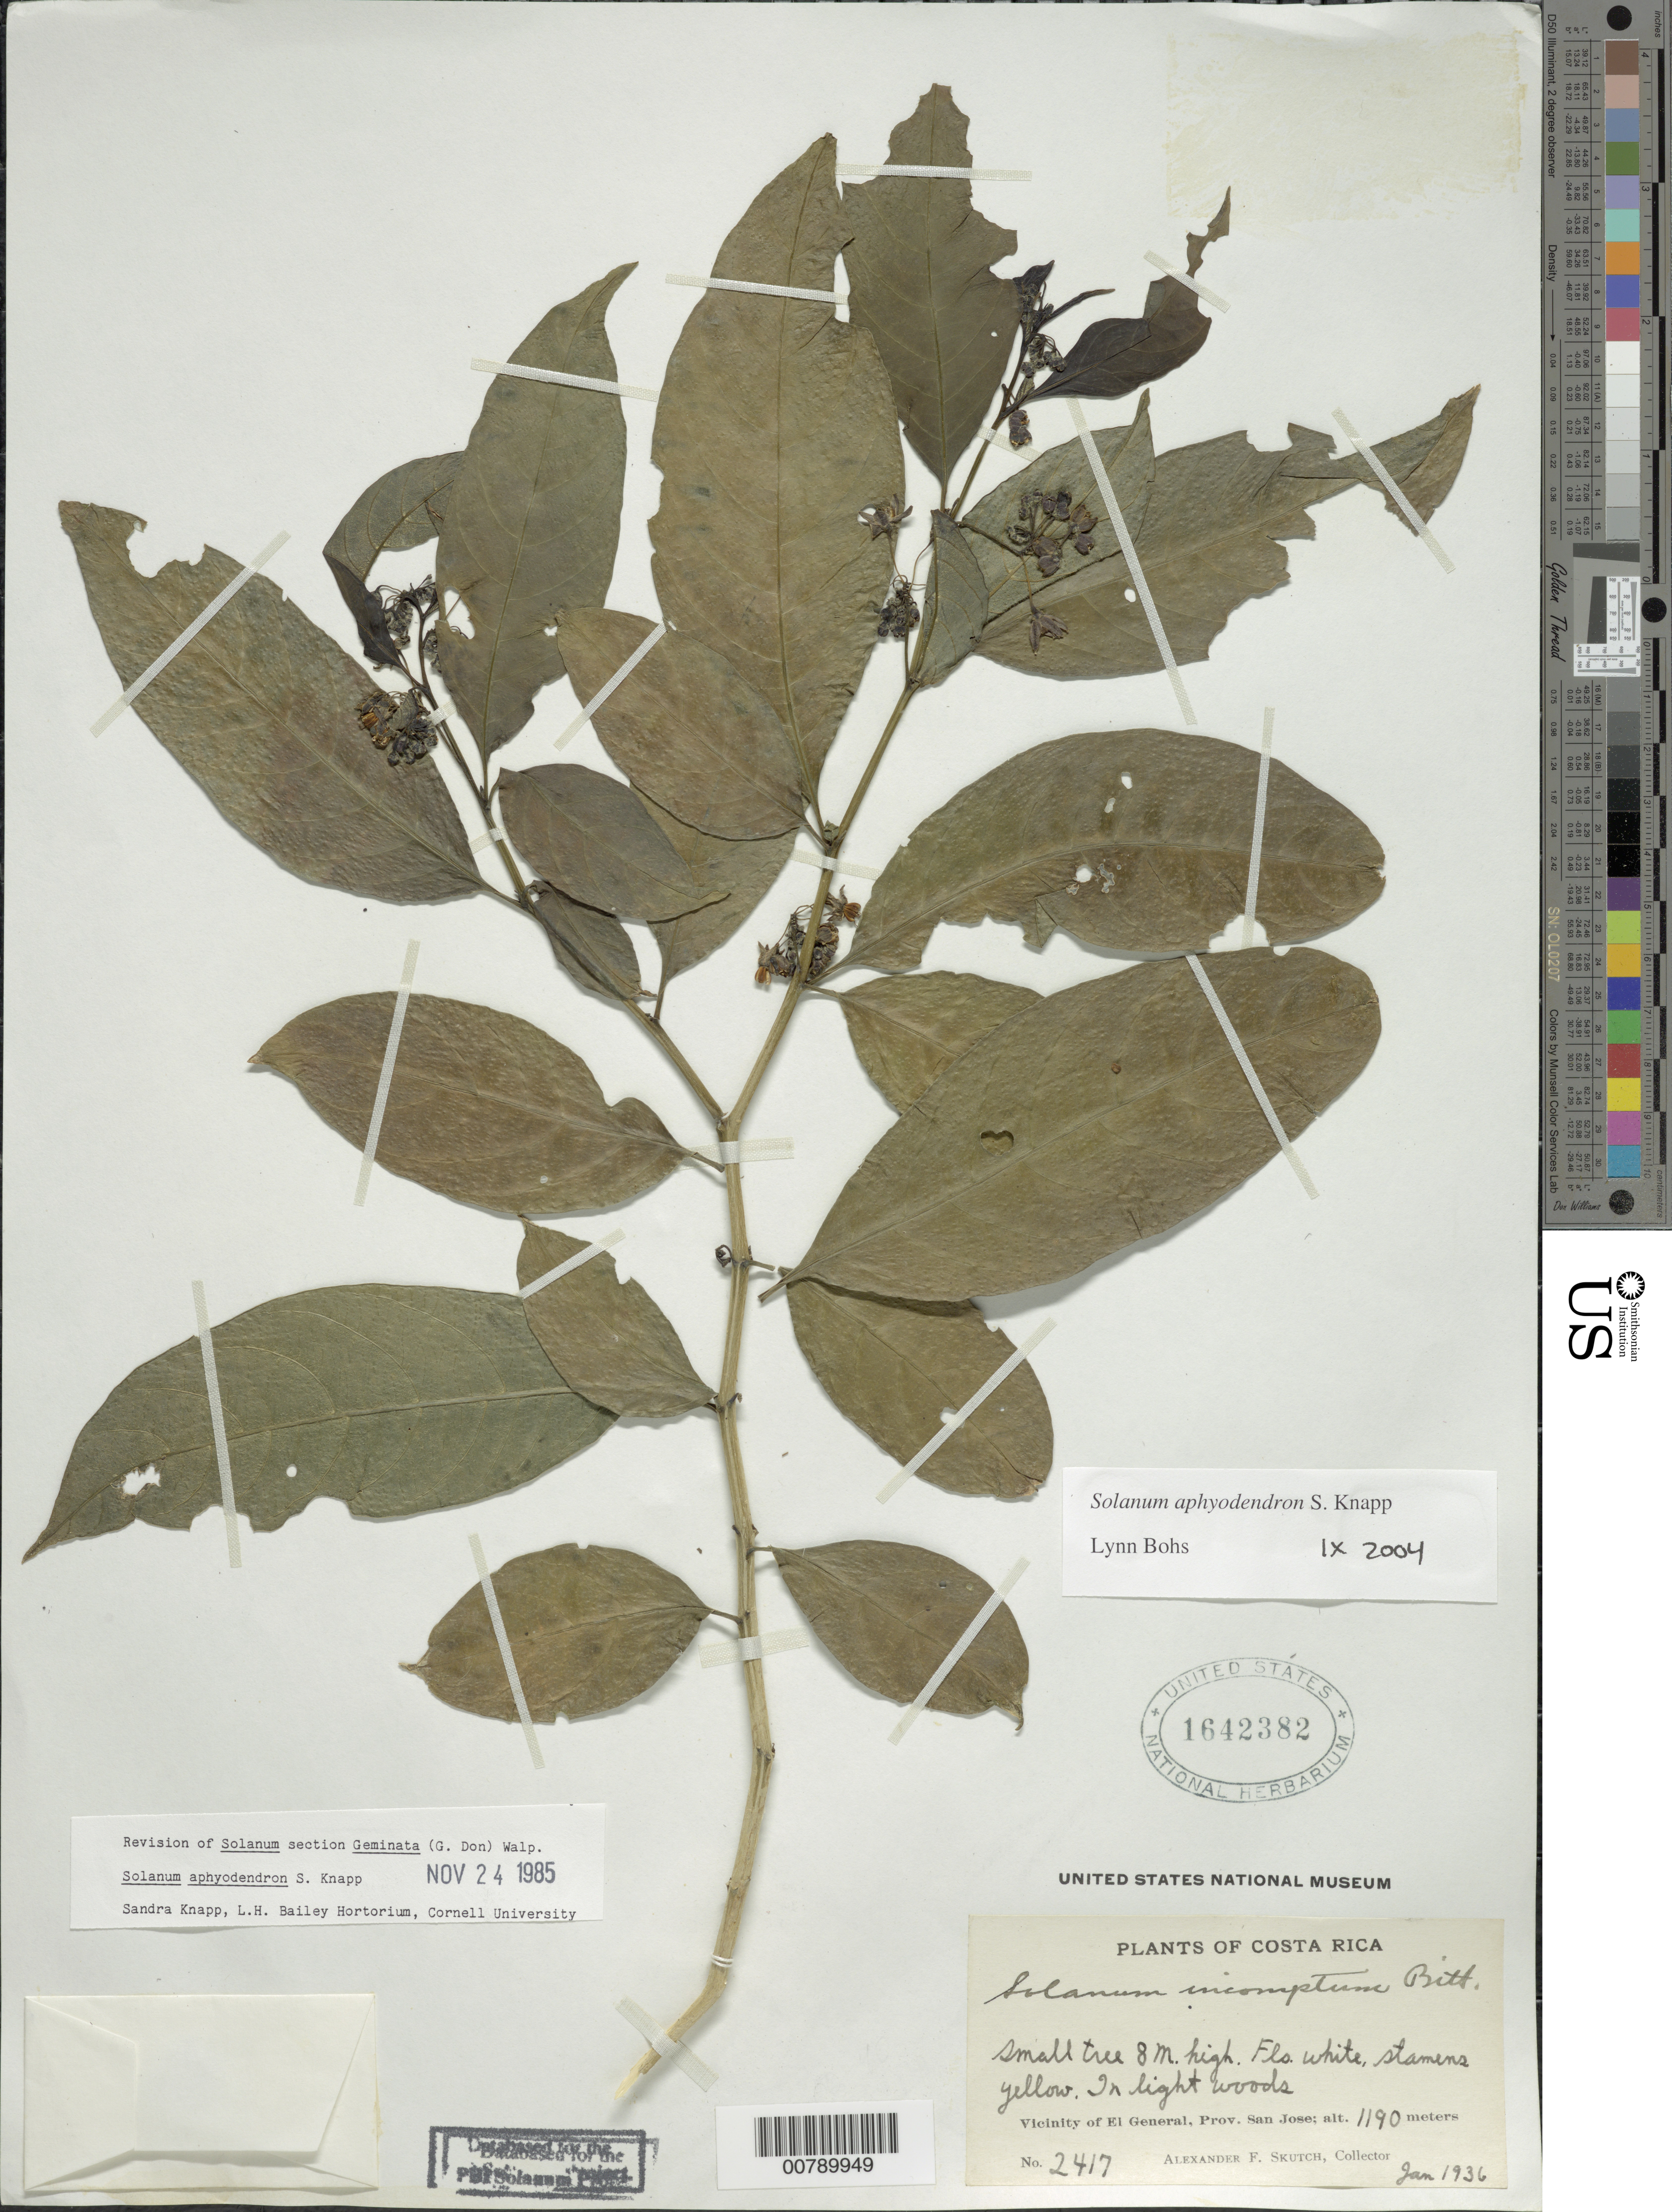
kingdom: Plantae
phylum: Tracheophyta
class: Magnoliopsida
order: Solanales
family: Solanaceae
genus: Solanum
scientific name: Solanum aphyodendron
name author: S. Knapp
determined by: Bohs, L. A.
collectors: A. F. Skutch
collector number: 2417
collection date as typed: Jan 1936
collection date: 1936-01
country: Costa Rica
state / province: San José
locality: Vicinity of El General.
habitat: In light woods.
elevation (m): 1190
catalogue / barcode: US 1642382